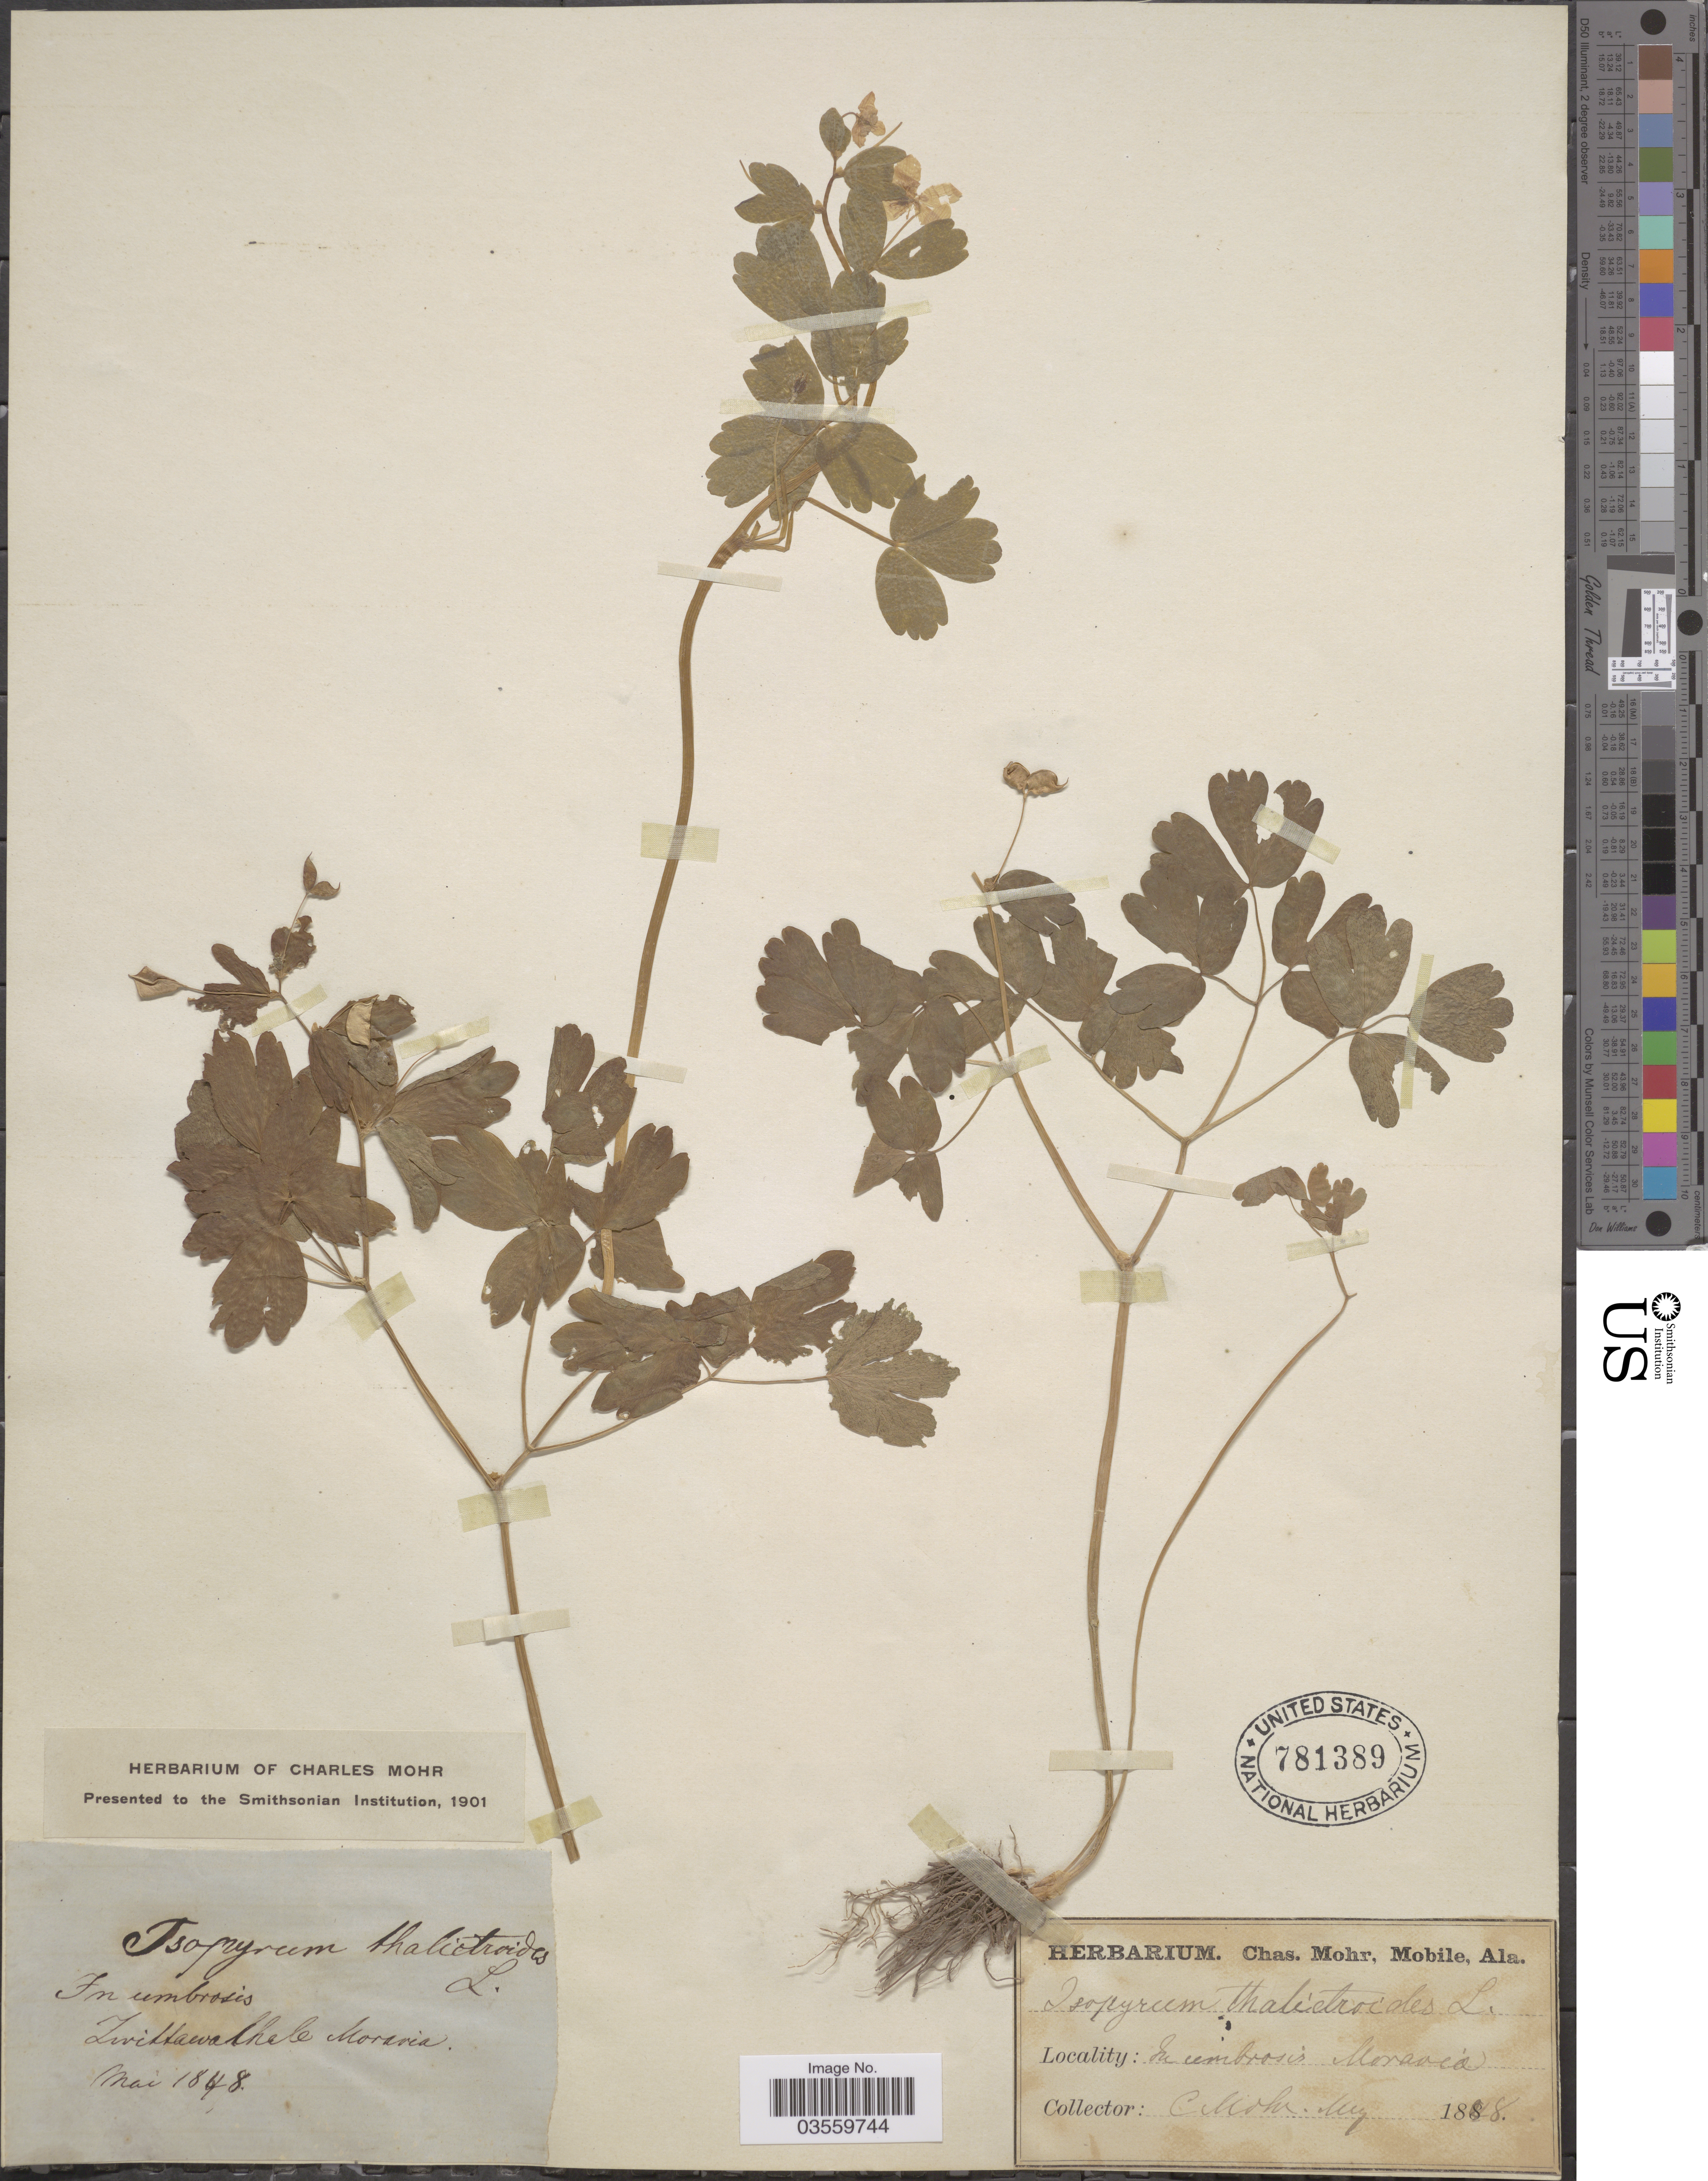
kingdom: Plantae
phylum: Tracheophyta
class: Magnoliopsida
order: Ranunculales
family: Ranunculaceae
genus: Isopyrum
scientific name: Isopyrum thalictroides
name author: L.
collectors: Mohr, C. T. (herbarium)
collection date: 1848-05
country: Czechia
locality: In umbrosis Zwittawathale Moravia.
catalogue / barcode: US 781389